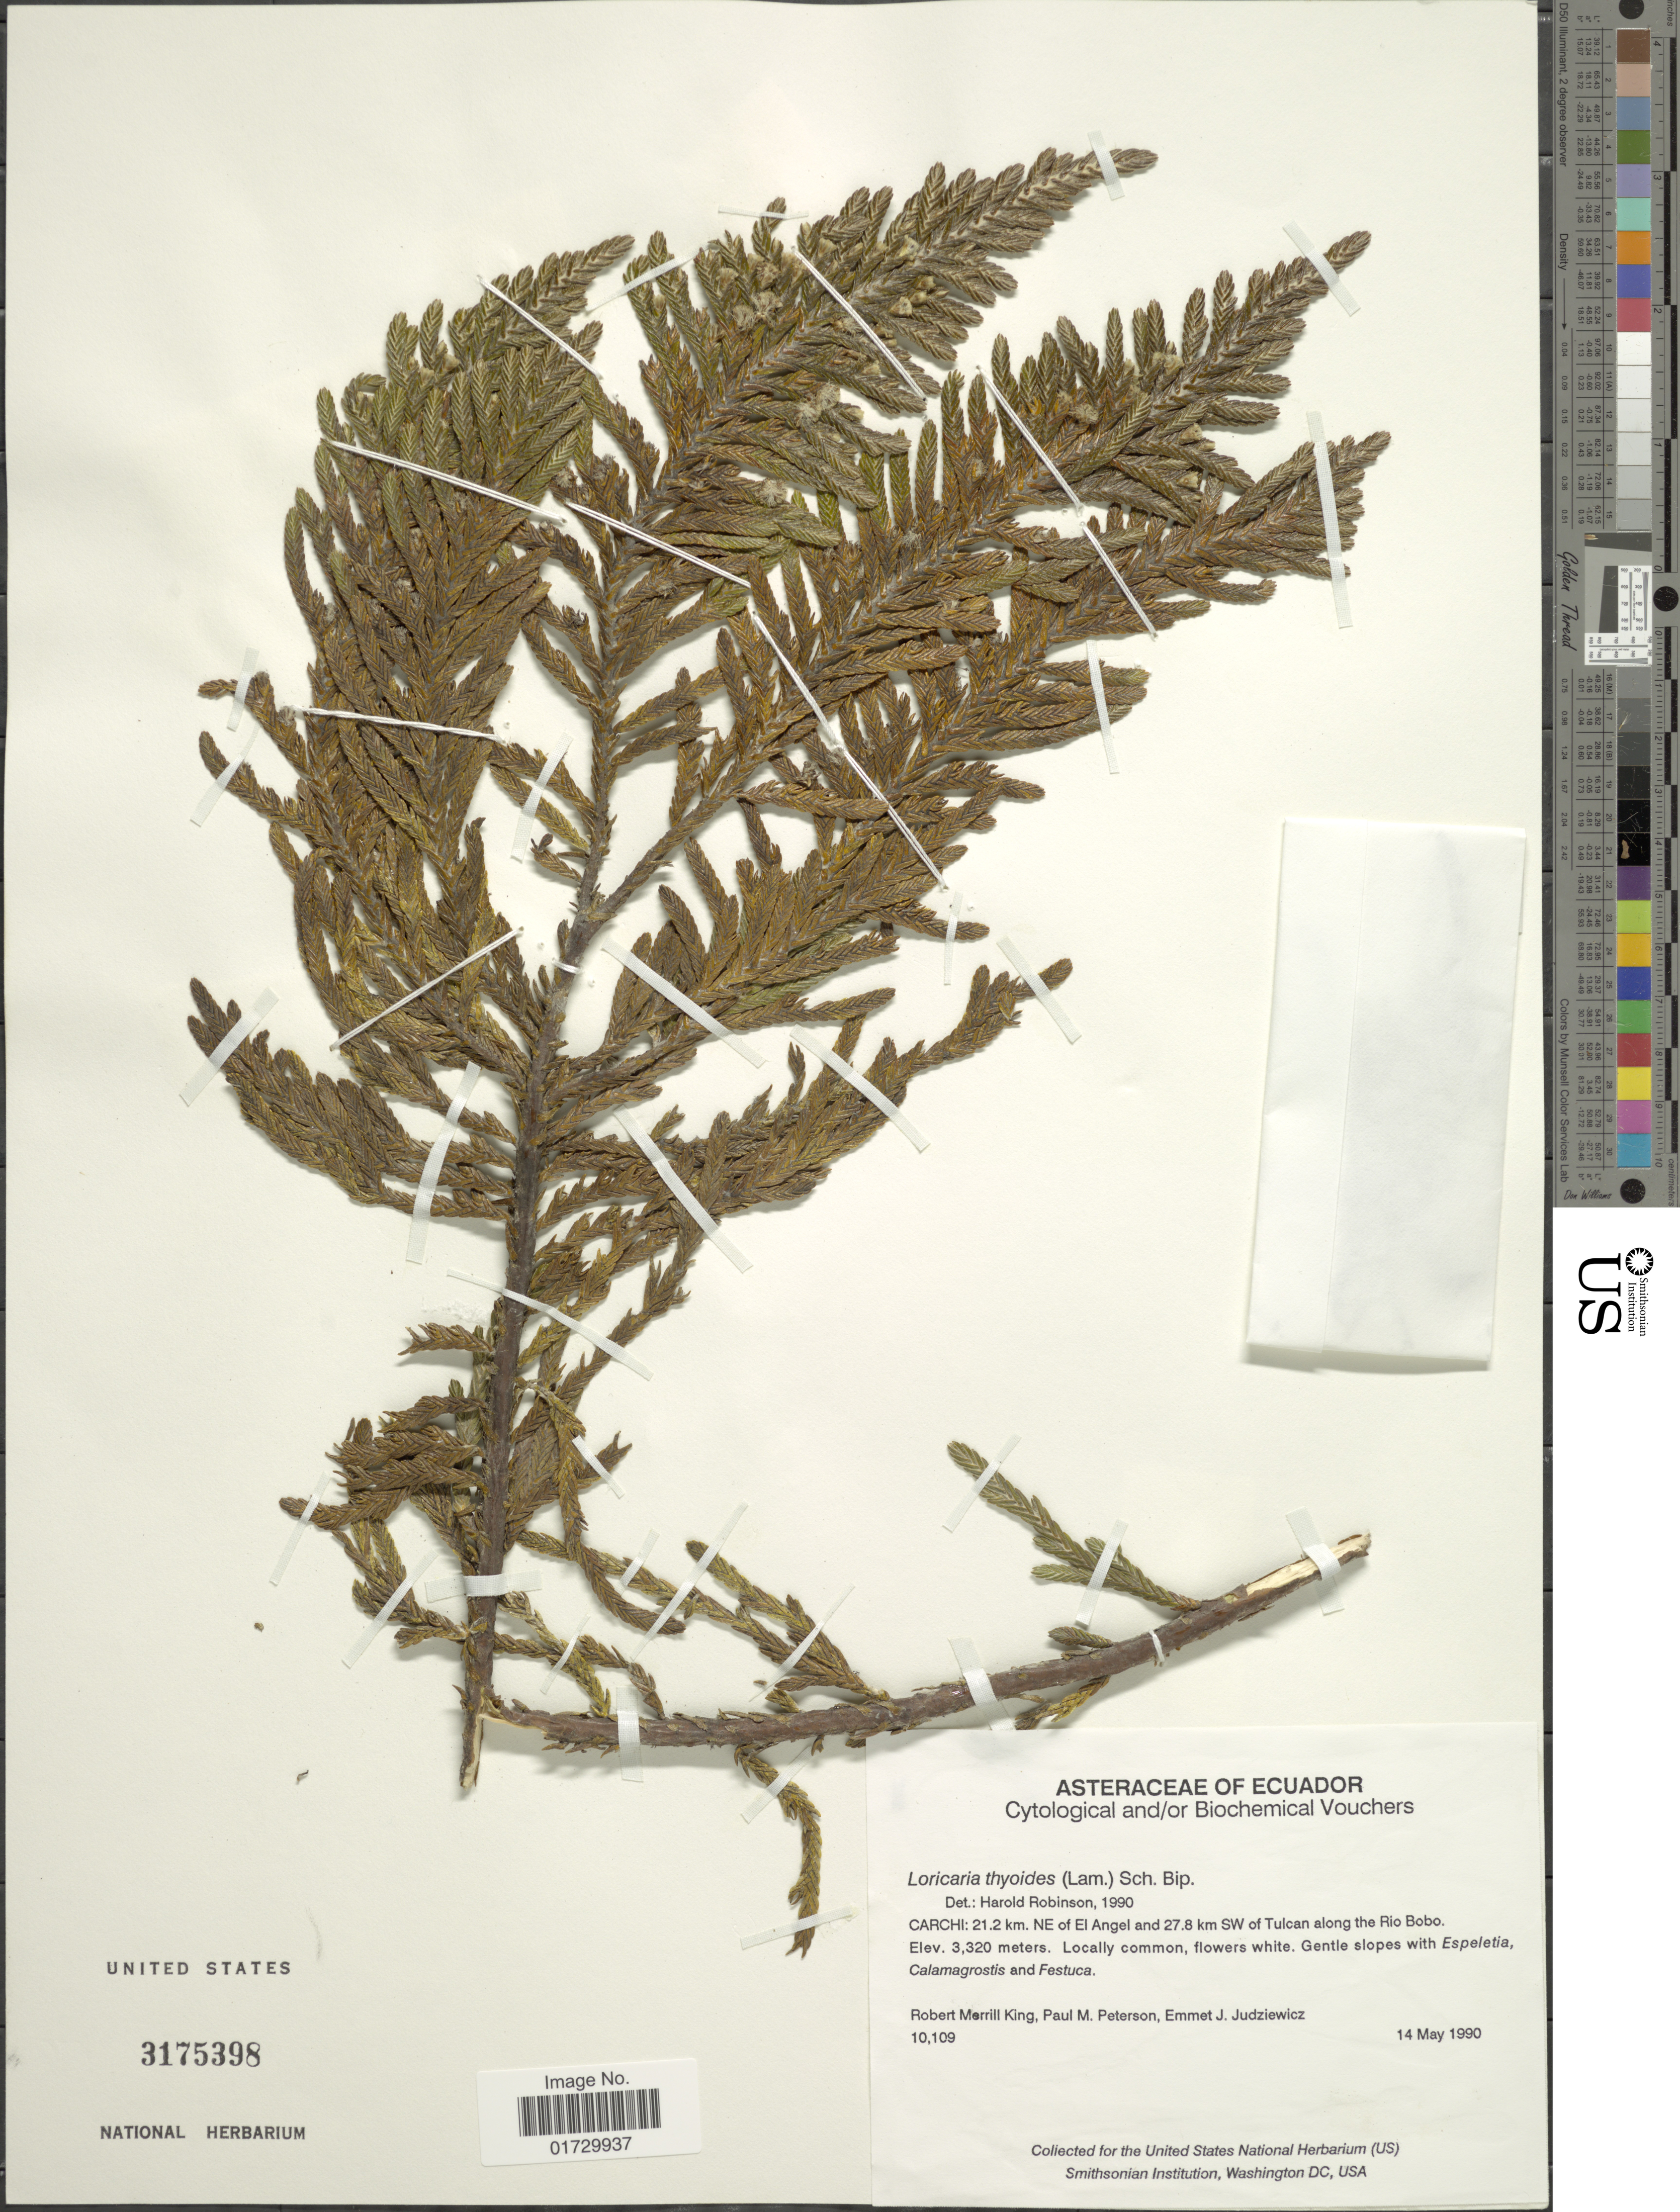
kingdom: Plantae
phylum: Tracheophyta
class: Magnoliopsida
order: Asterales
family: Asteraceae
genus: Loricaria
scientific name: Loricaria thuyoides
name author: (Lam.) Sch. Bip.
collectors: R. M. King, P. M. Peterson & E. J. Judziewicz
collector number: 10109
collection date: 1990-05-14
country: Ecuador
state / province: Carchi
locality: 21.2 km. NE of El Angel and 27.8 km SW of Tulcan along the Rio Bobo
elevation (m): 3320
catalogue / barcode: US 3175398